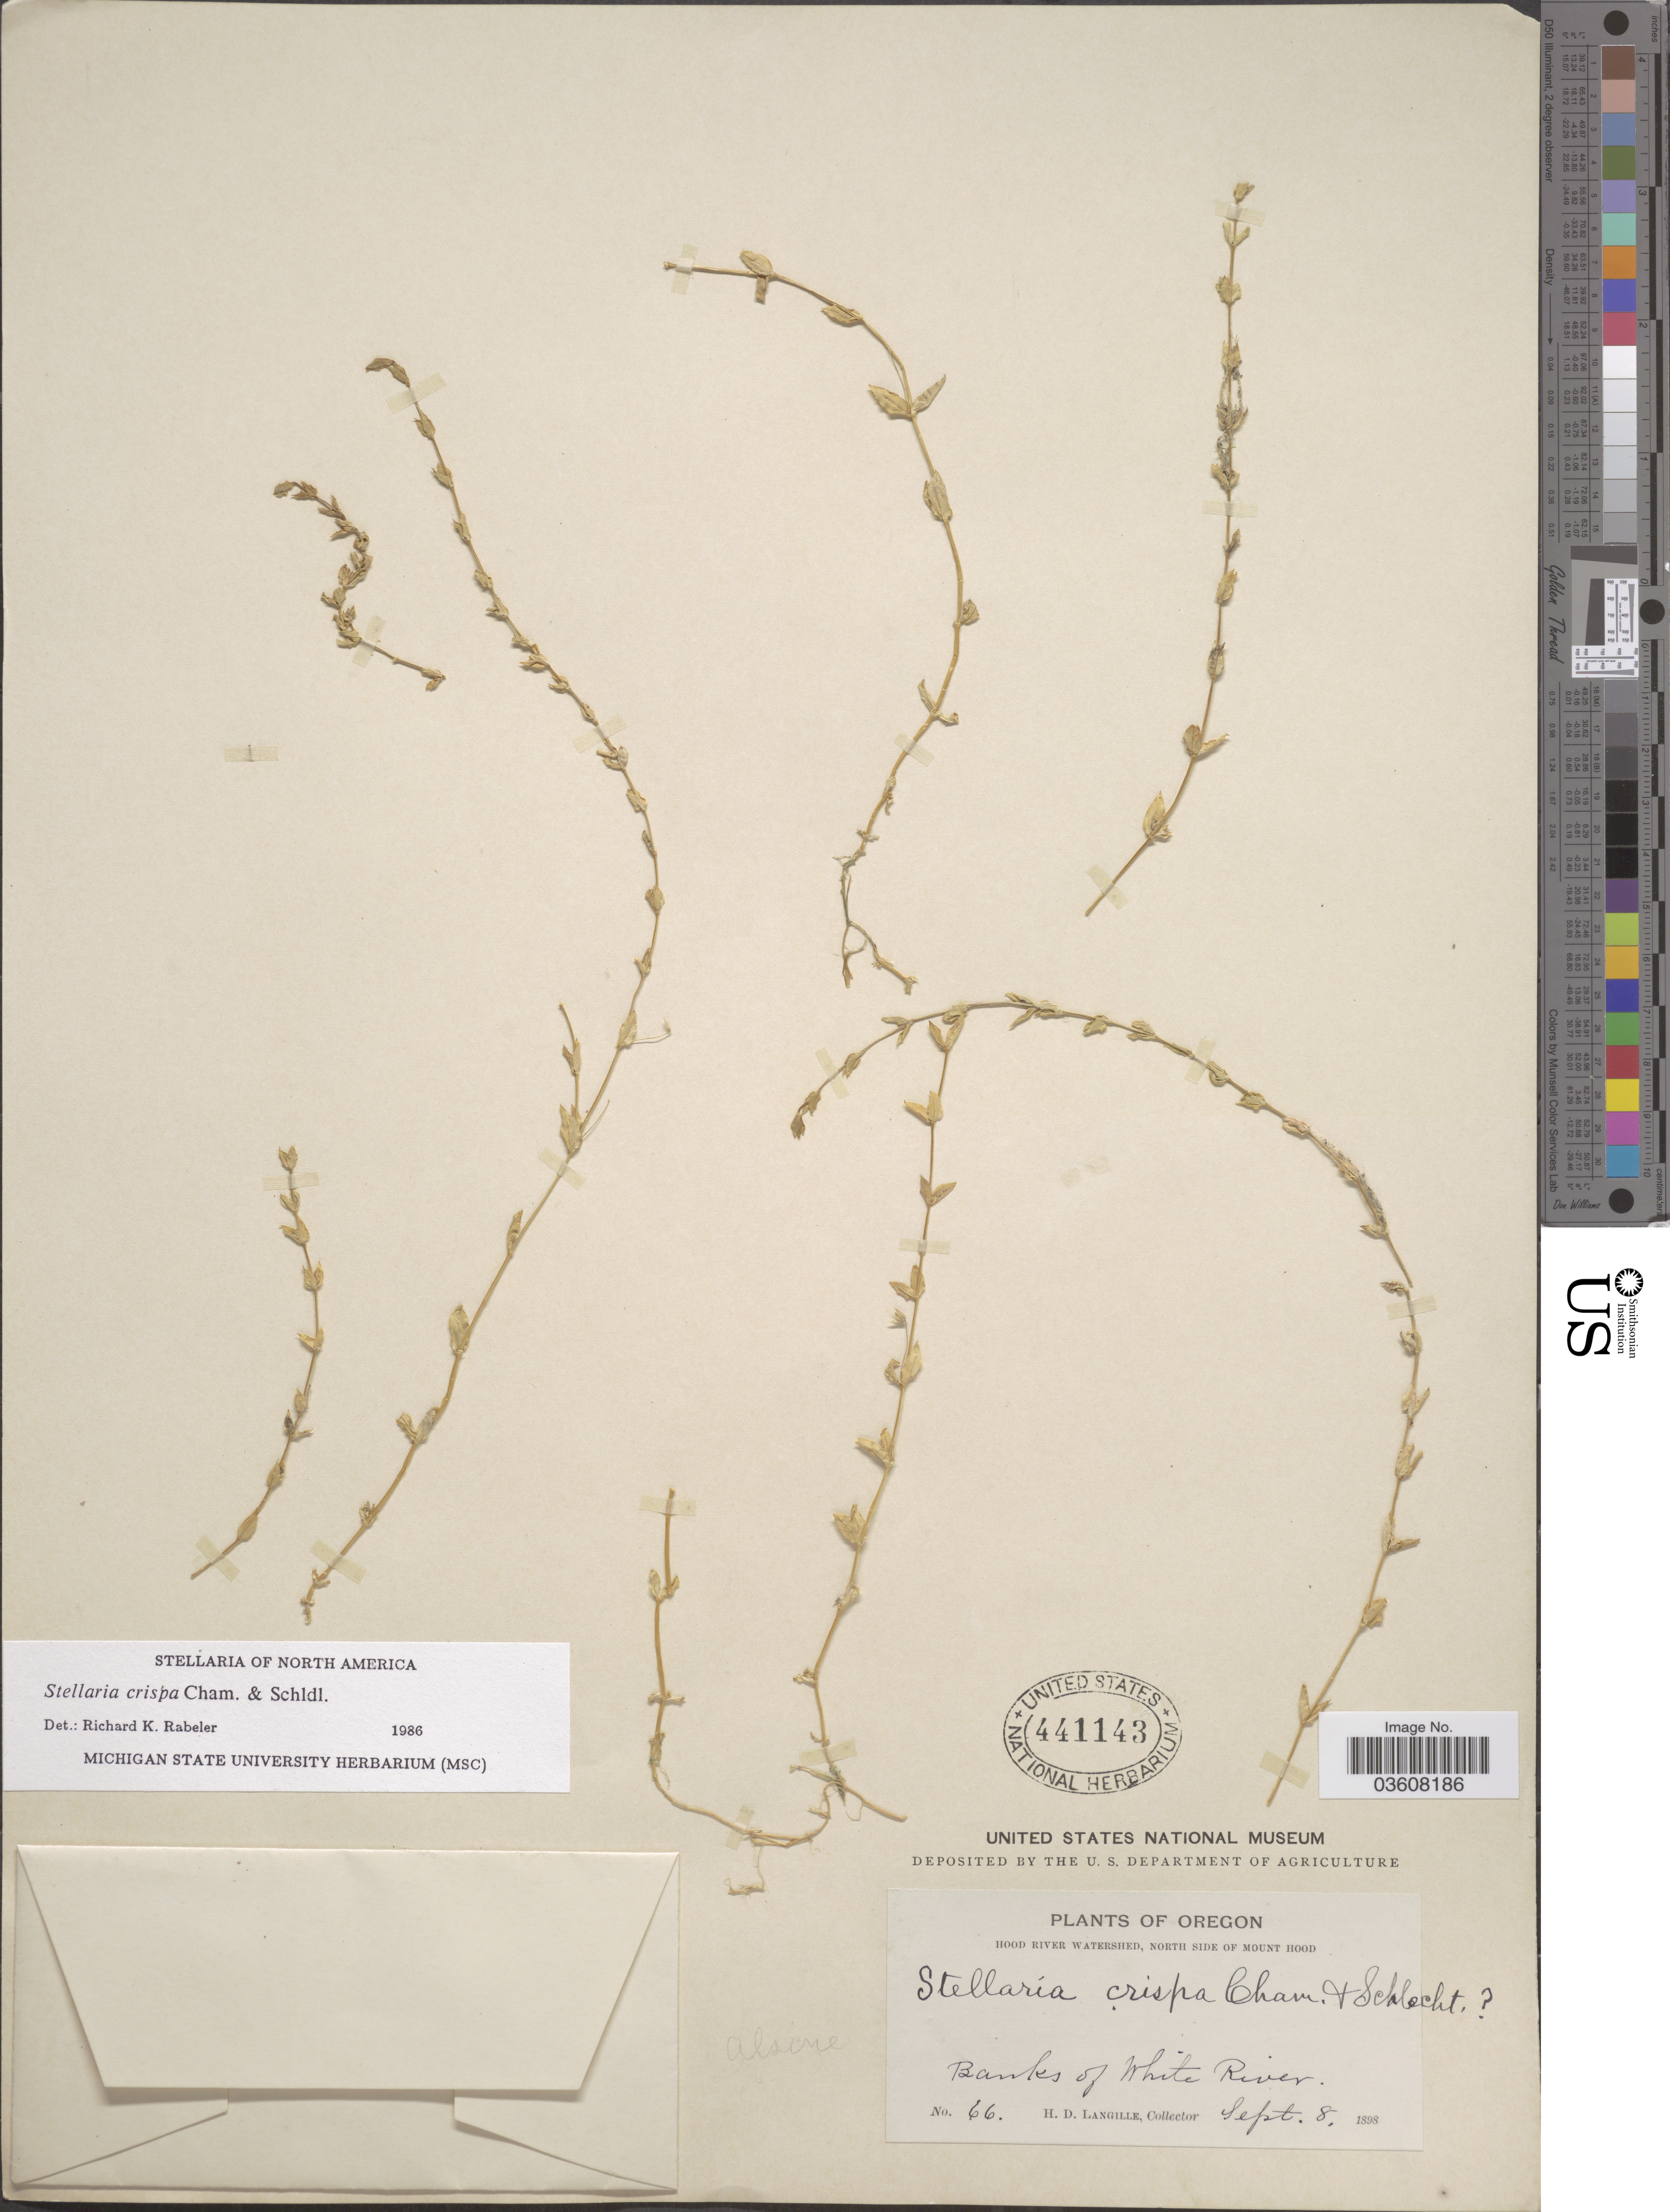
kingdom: Plantae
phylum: Tracheophyta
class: Magnoliopsida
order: Caryophyllales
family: Caryophyllaceae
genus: Stellaria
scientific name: Stellaria crispa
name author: Cham. & Schltdl.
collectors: H. Langille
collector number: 66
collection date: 1898-09-08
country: United States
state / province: Oregon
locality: Hood River Watershed, north side of Mount Hood. Banks of White River.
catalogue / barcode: US 441143